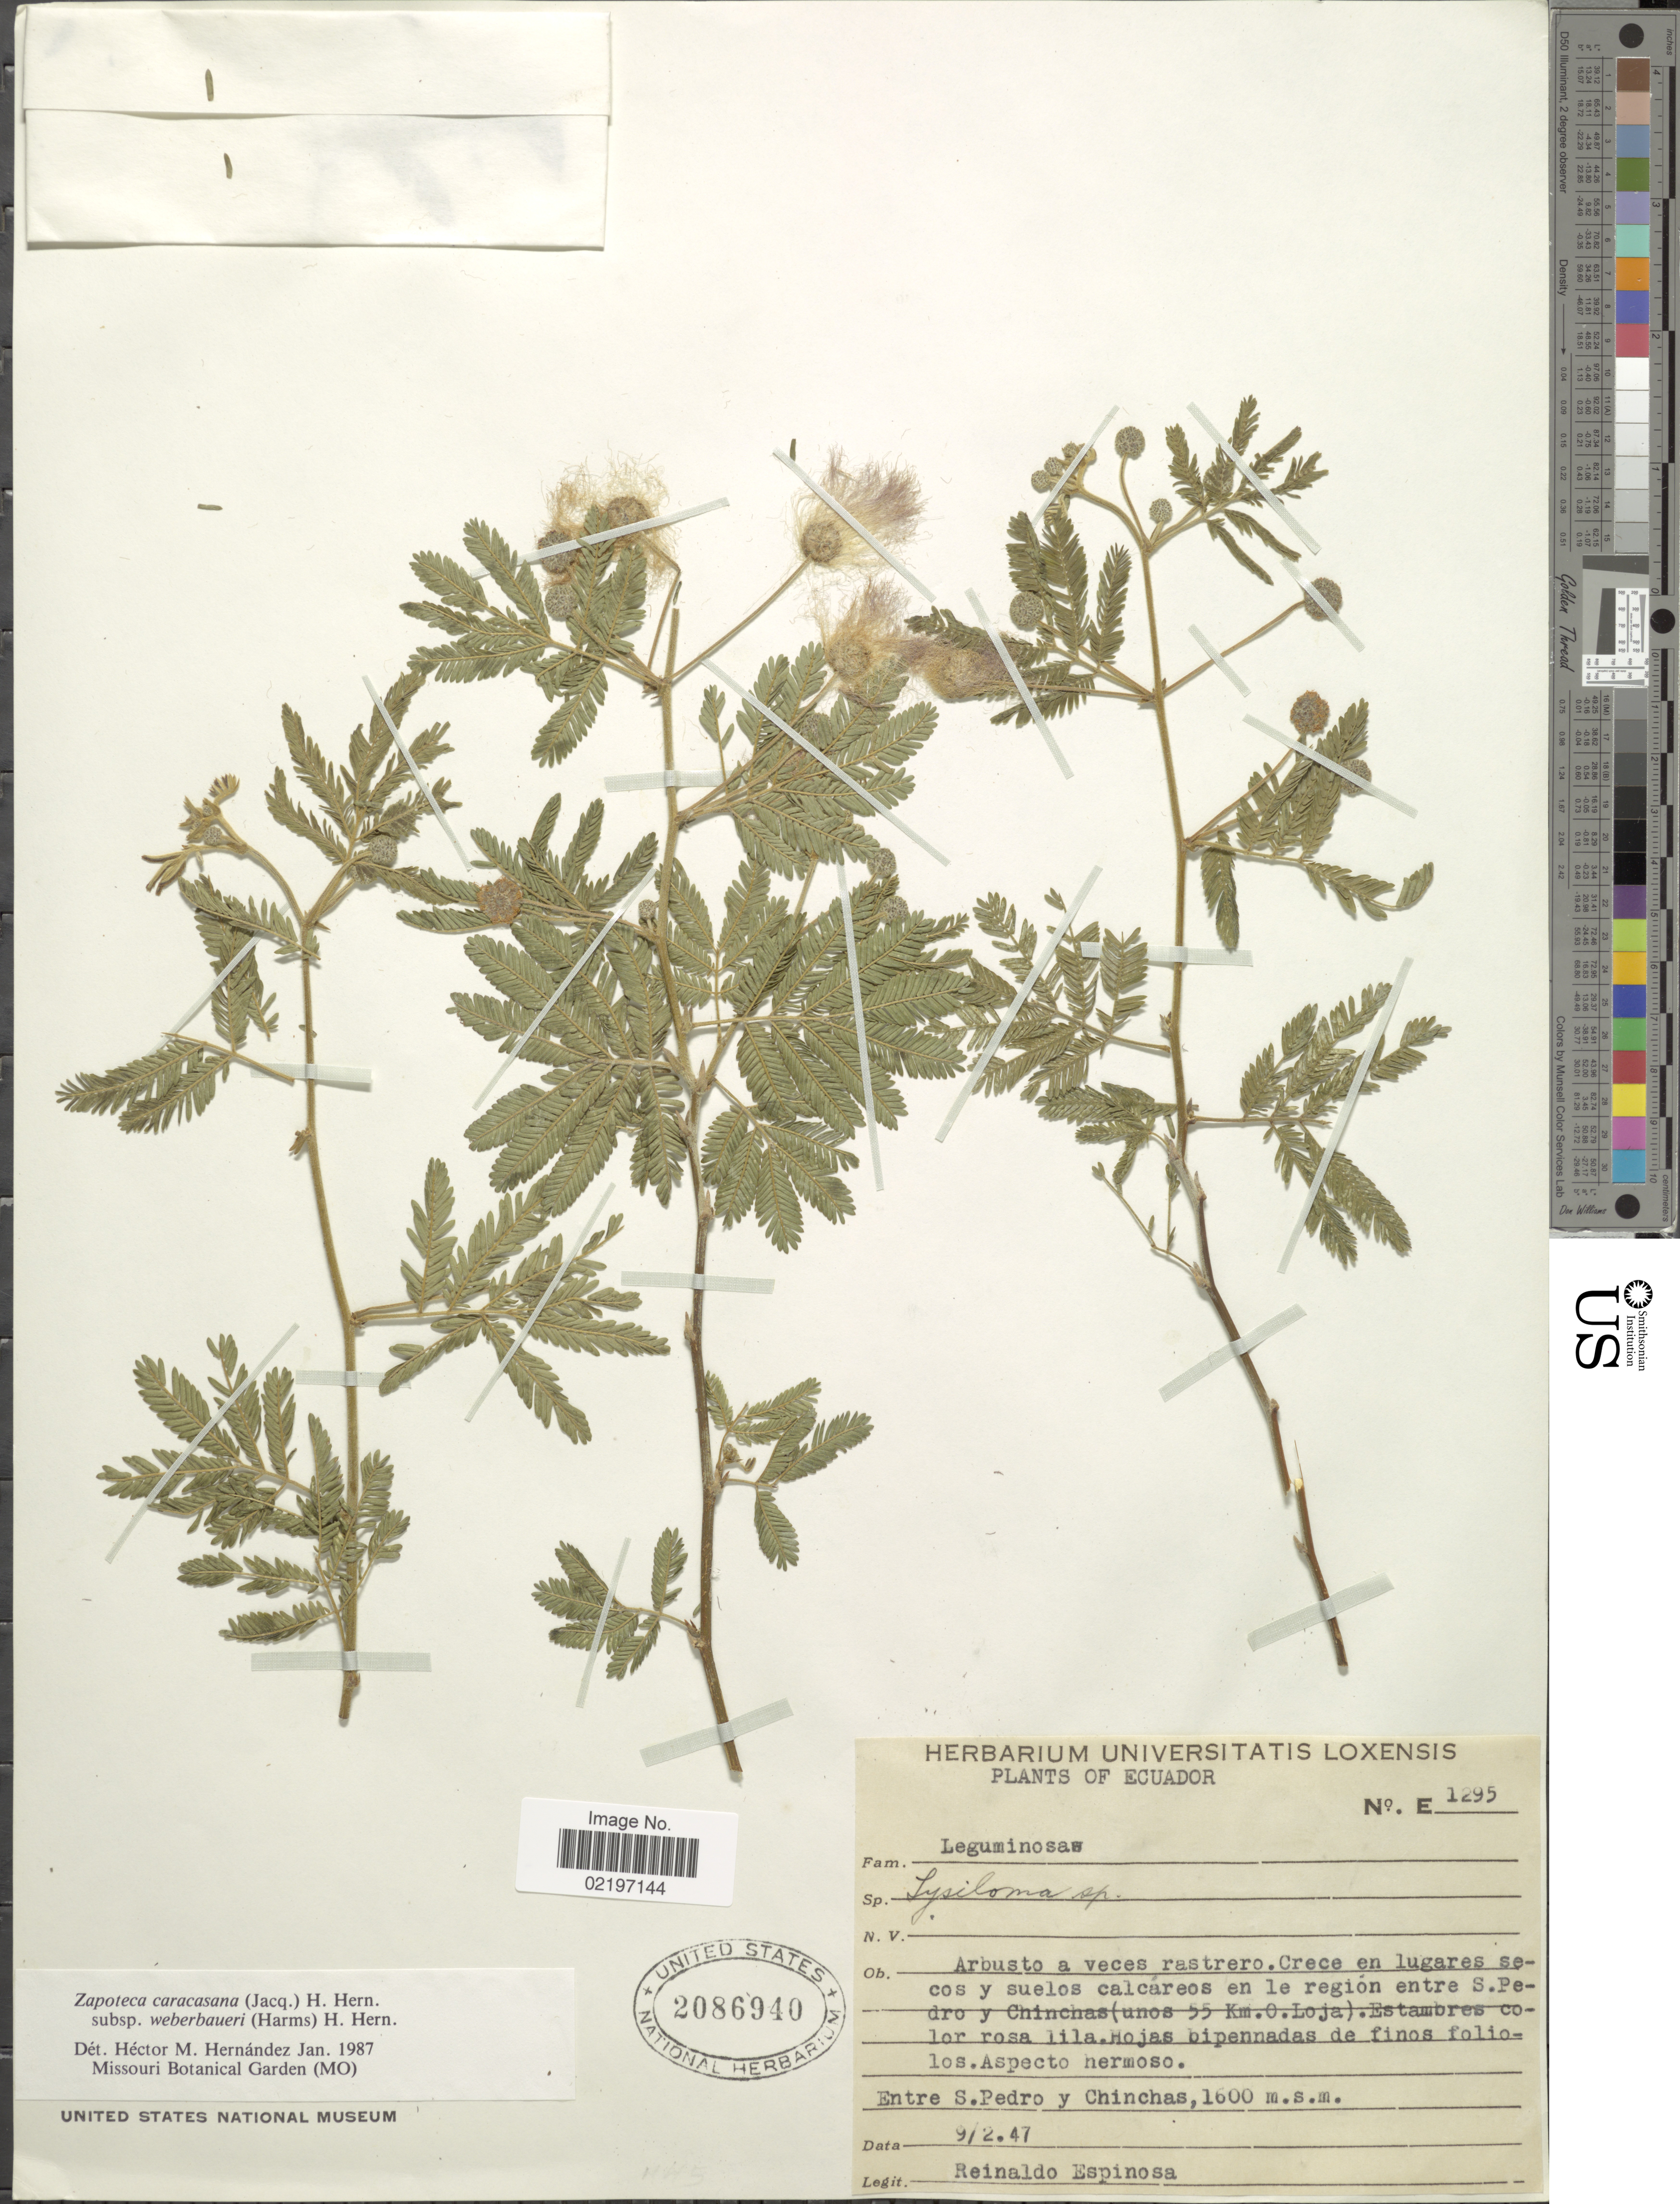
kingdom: Plantae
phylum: Tracheophyta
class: Magnoliopsida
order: Fabales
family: Fabaceae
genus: Zapoteca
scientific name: Zapoteca caracasana subsp. weberbaueri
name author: (Harms) H.M. Hern.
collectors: R. Espinosa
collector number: E1295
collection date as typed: Transcribed d/m/y: 9/2/47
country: Ecuador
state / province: Loja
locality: Entre S. Pedro y Chinchas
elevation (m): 1600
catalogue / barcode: US 2086940